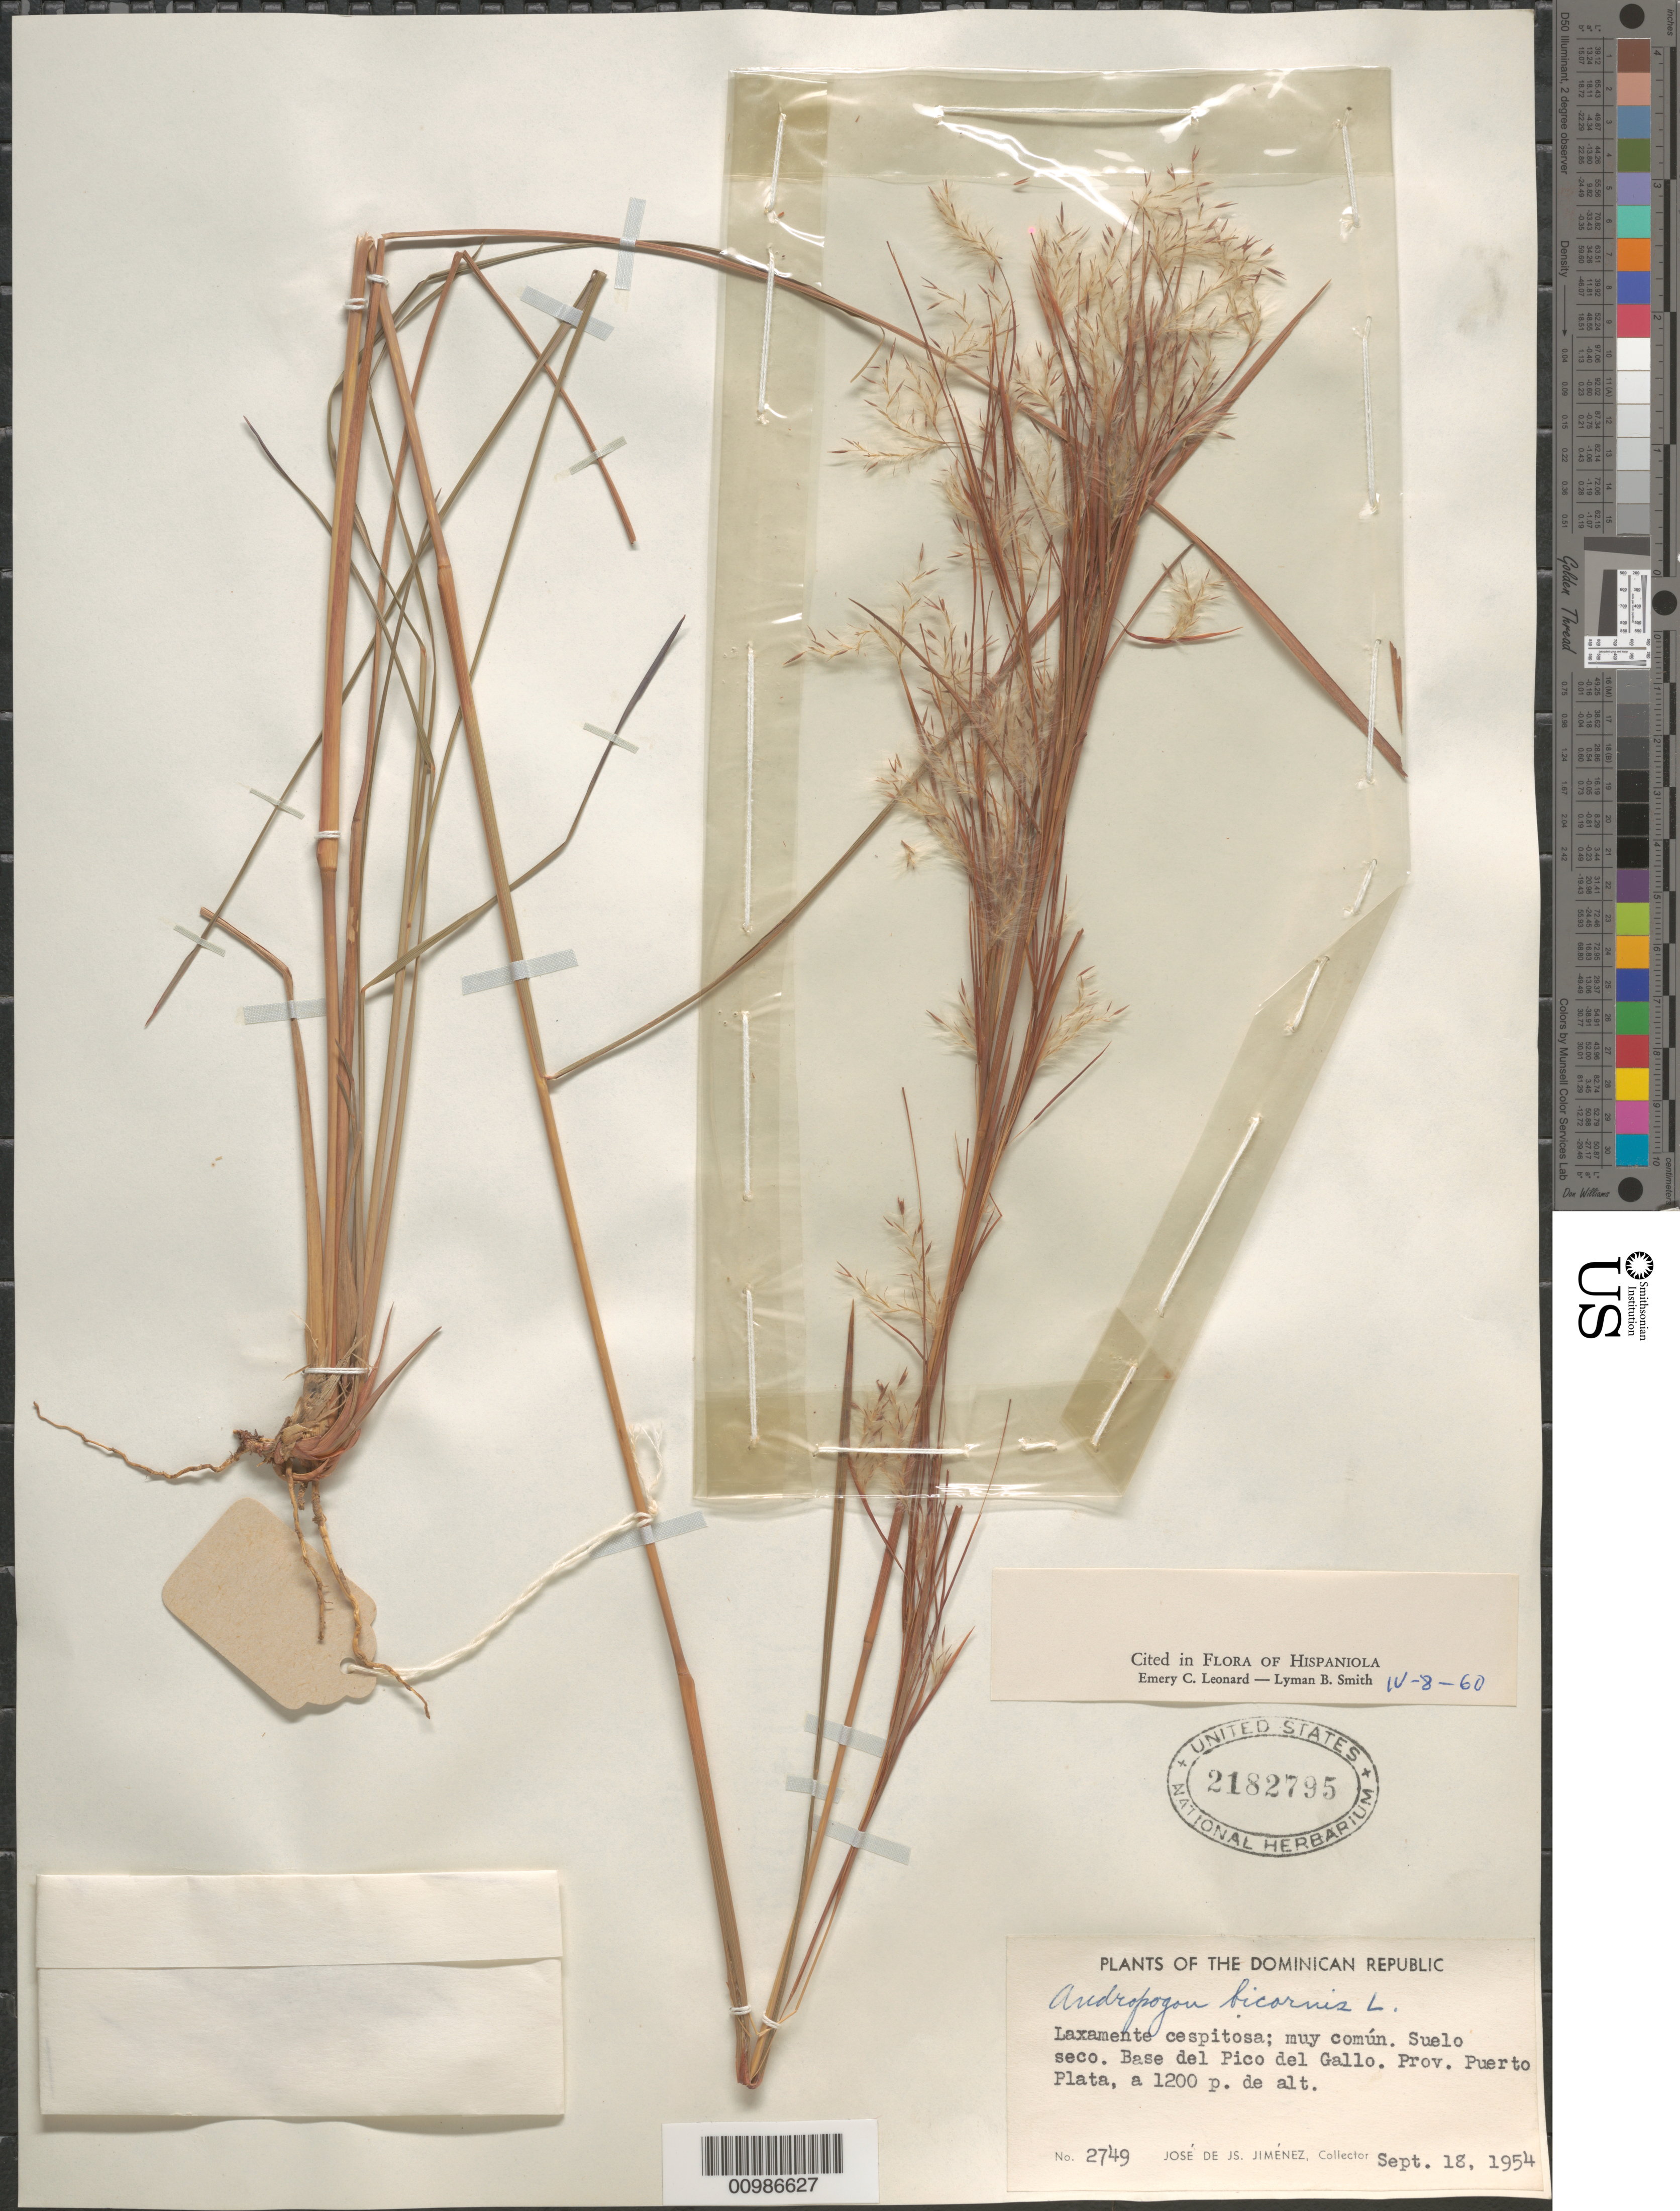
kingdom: Plantae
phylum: Tracheophyta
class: Liliopsida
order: Poales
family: Poaceae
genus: Andropogon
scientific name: Andropogon bicornis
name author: L.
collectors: J. J. Jiménez Almonte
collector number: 2749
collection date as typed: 18 Sep 1954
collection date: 1954-09-18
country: Dominican Republic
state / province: Puerto Plata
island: Hispaniola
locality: base of Pico del Gallo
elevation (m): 1200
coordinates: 0 N, 0 E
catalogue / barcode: US 2182795